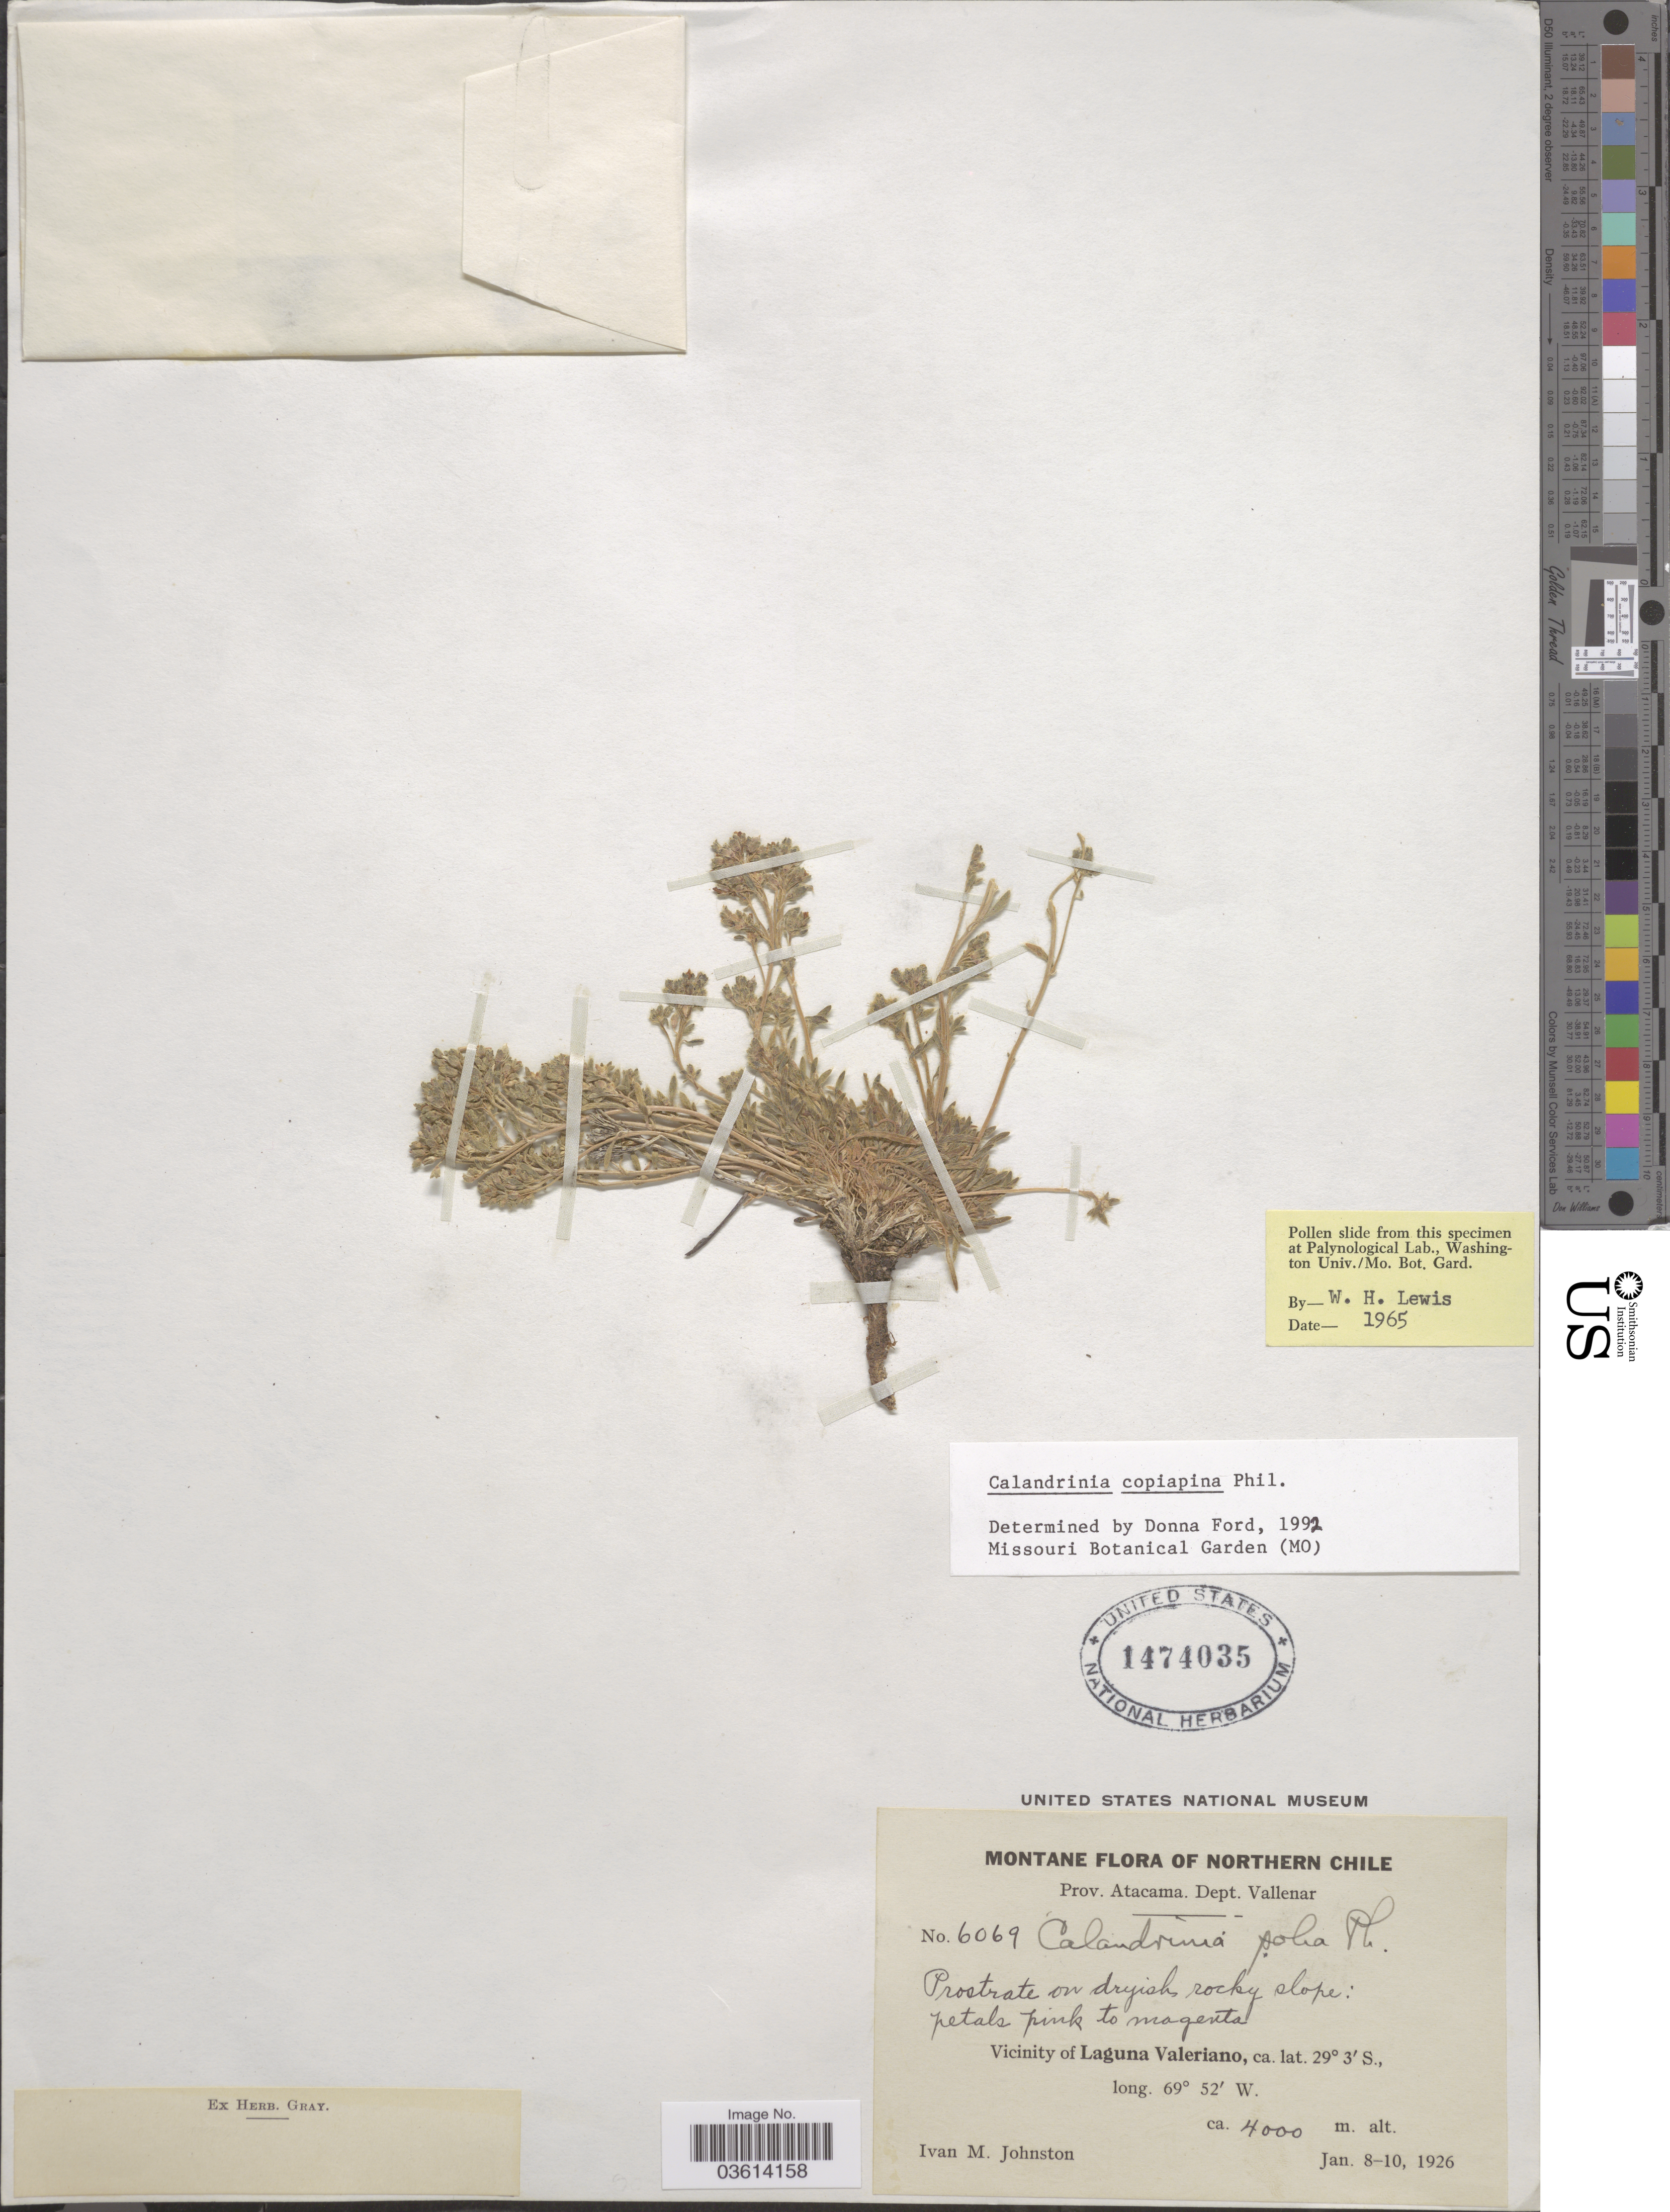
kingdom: Plantae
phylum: Tracheophyta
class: Magnoliopsida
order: Caryophyllales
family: Montiaceae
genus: Montiopsis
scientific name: Montiopsis copiapina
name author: (Phil.) D.I. Ford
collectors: I.M. Johnston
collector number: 6069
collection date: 1926-01-08/1926-01-10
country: Chile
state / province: Atacama (III)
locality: Northern Chile. Prov. Atacama. Dept. Vallenar. Vicinity of Laguna Valeriano.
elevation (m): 4000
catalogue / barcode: US 1474035